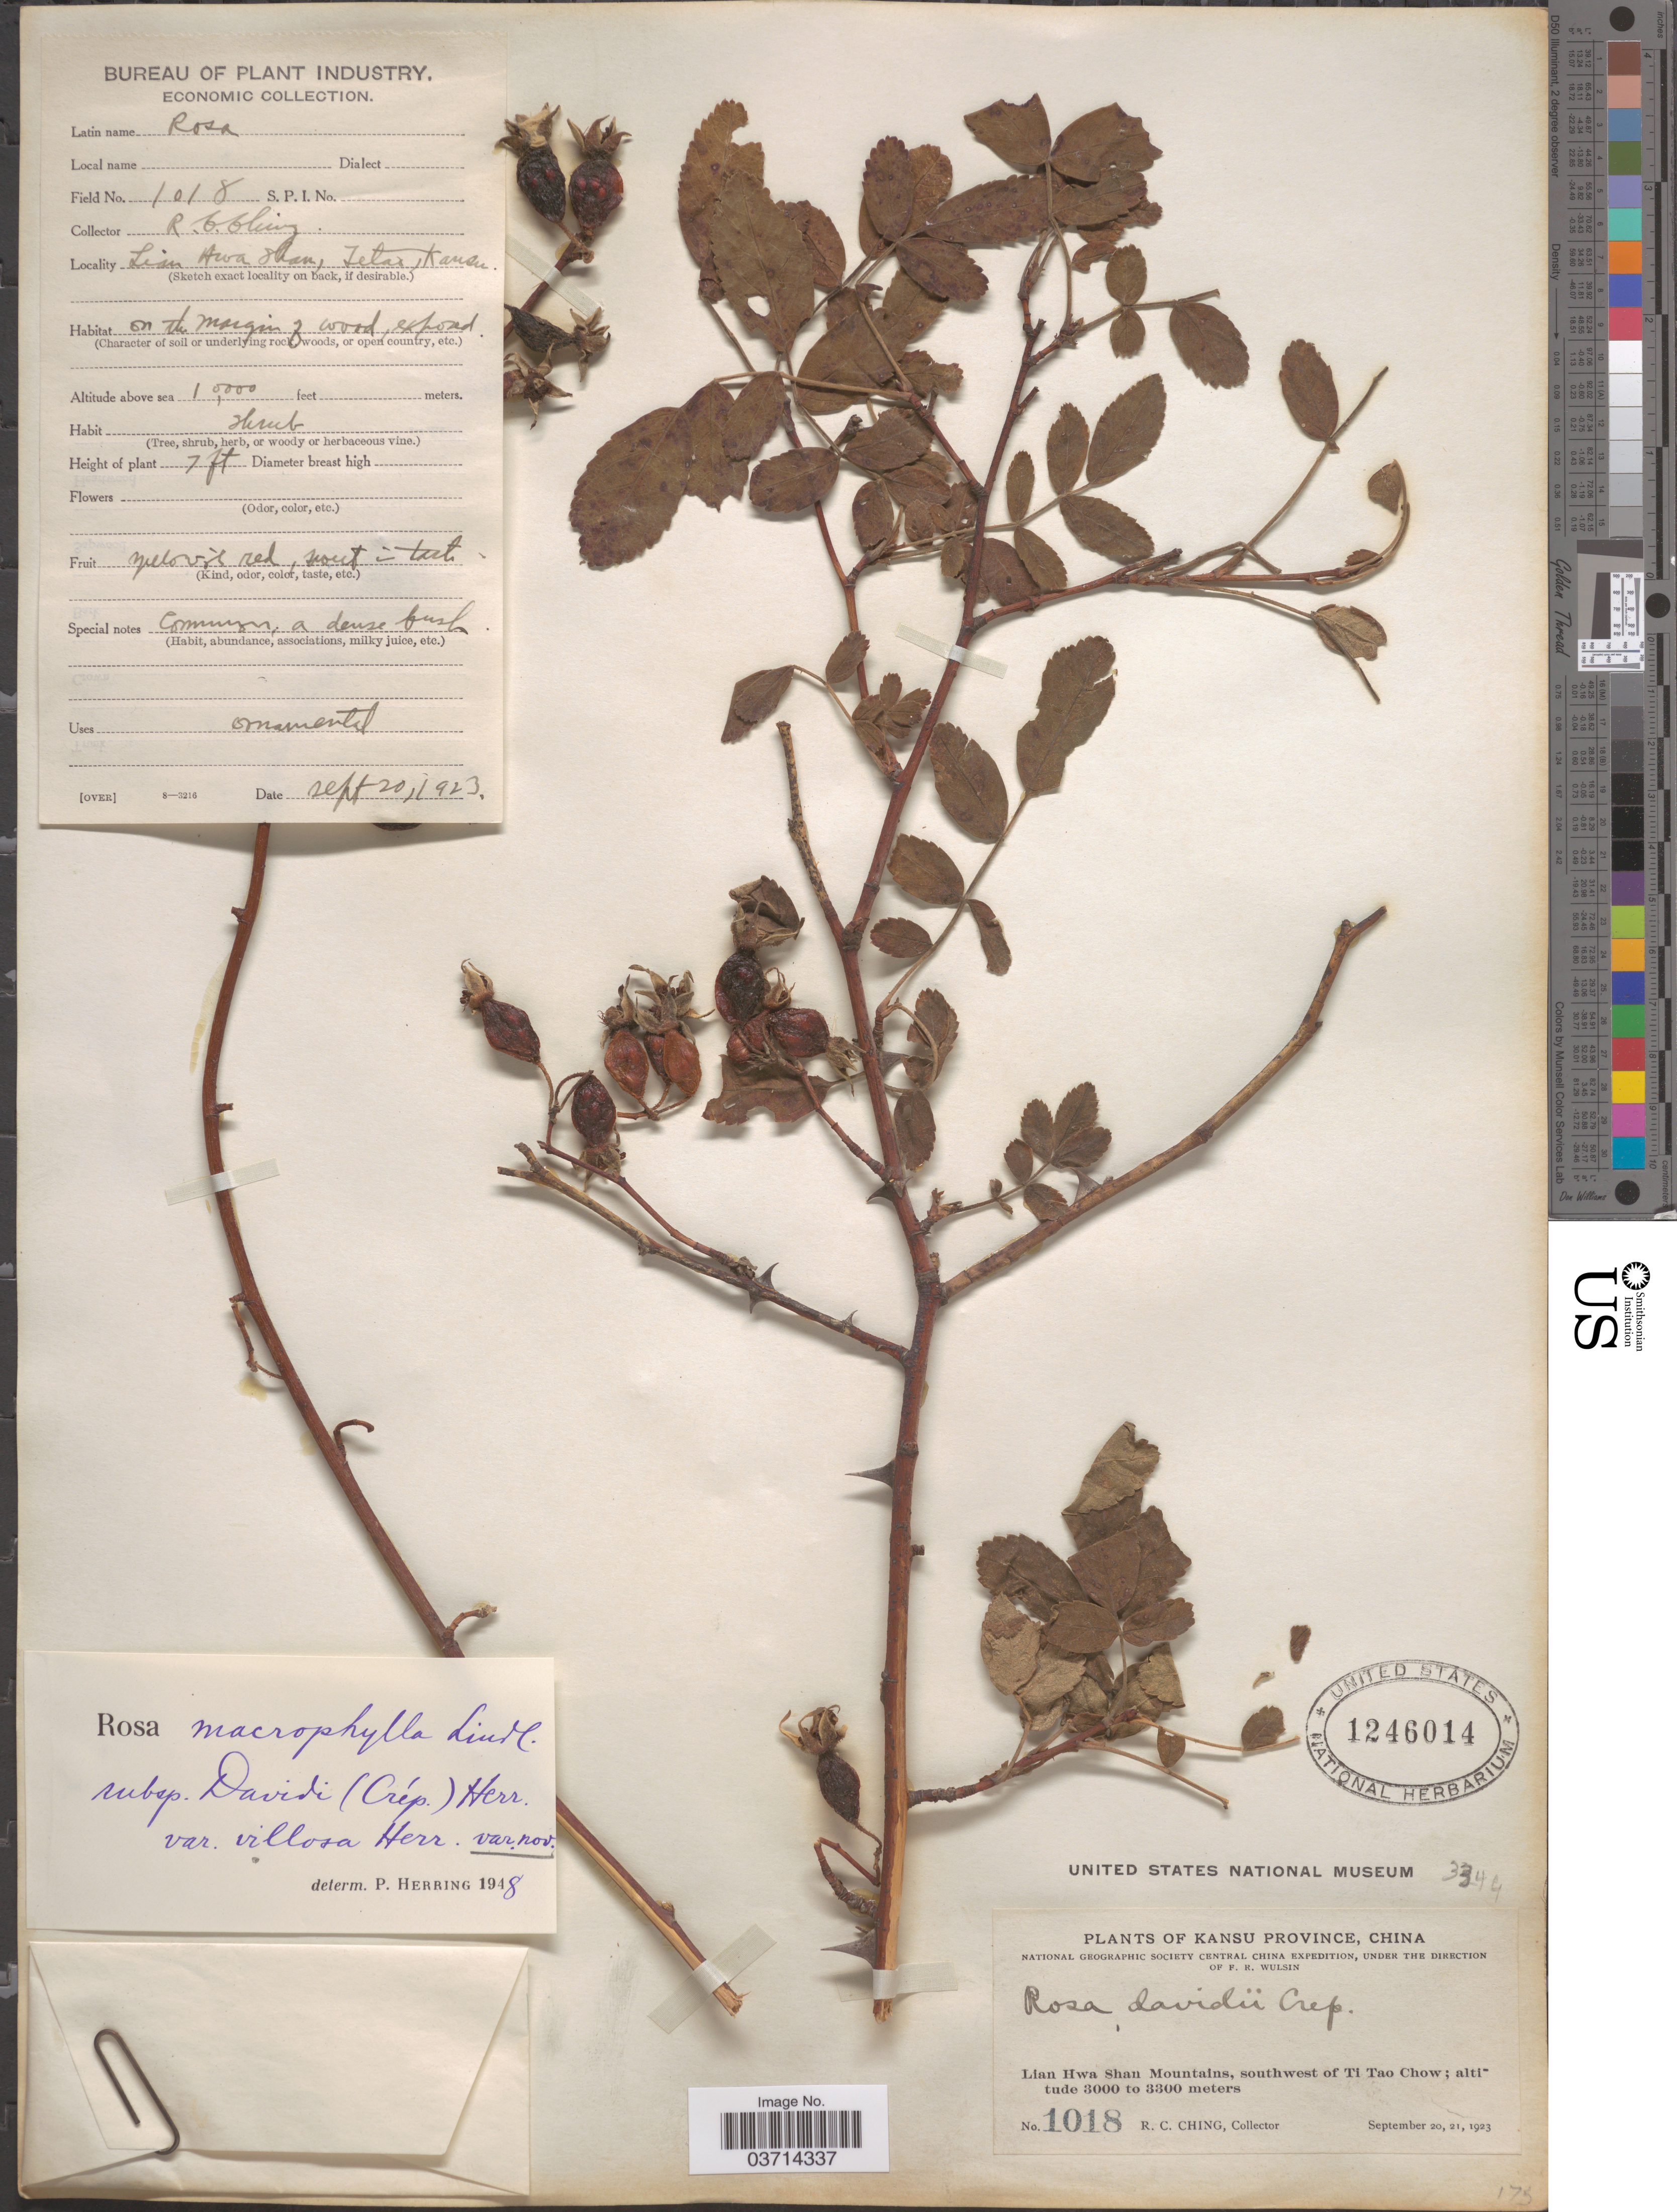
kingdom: Plantae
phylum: Tracheophyta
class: Magnoliopsida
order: Rosales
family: Rosaceae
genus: Rosa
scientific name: Rosa davidi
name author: Crép.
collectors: R. C. Ching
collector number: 1018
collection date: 1923-09-20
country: China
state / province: Gansu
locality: Kansu Province. Lian Hwa Shan Mountains, southwest of Ti Tao Chow.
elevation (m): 3048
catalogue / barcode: US 1246014